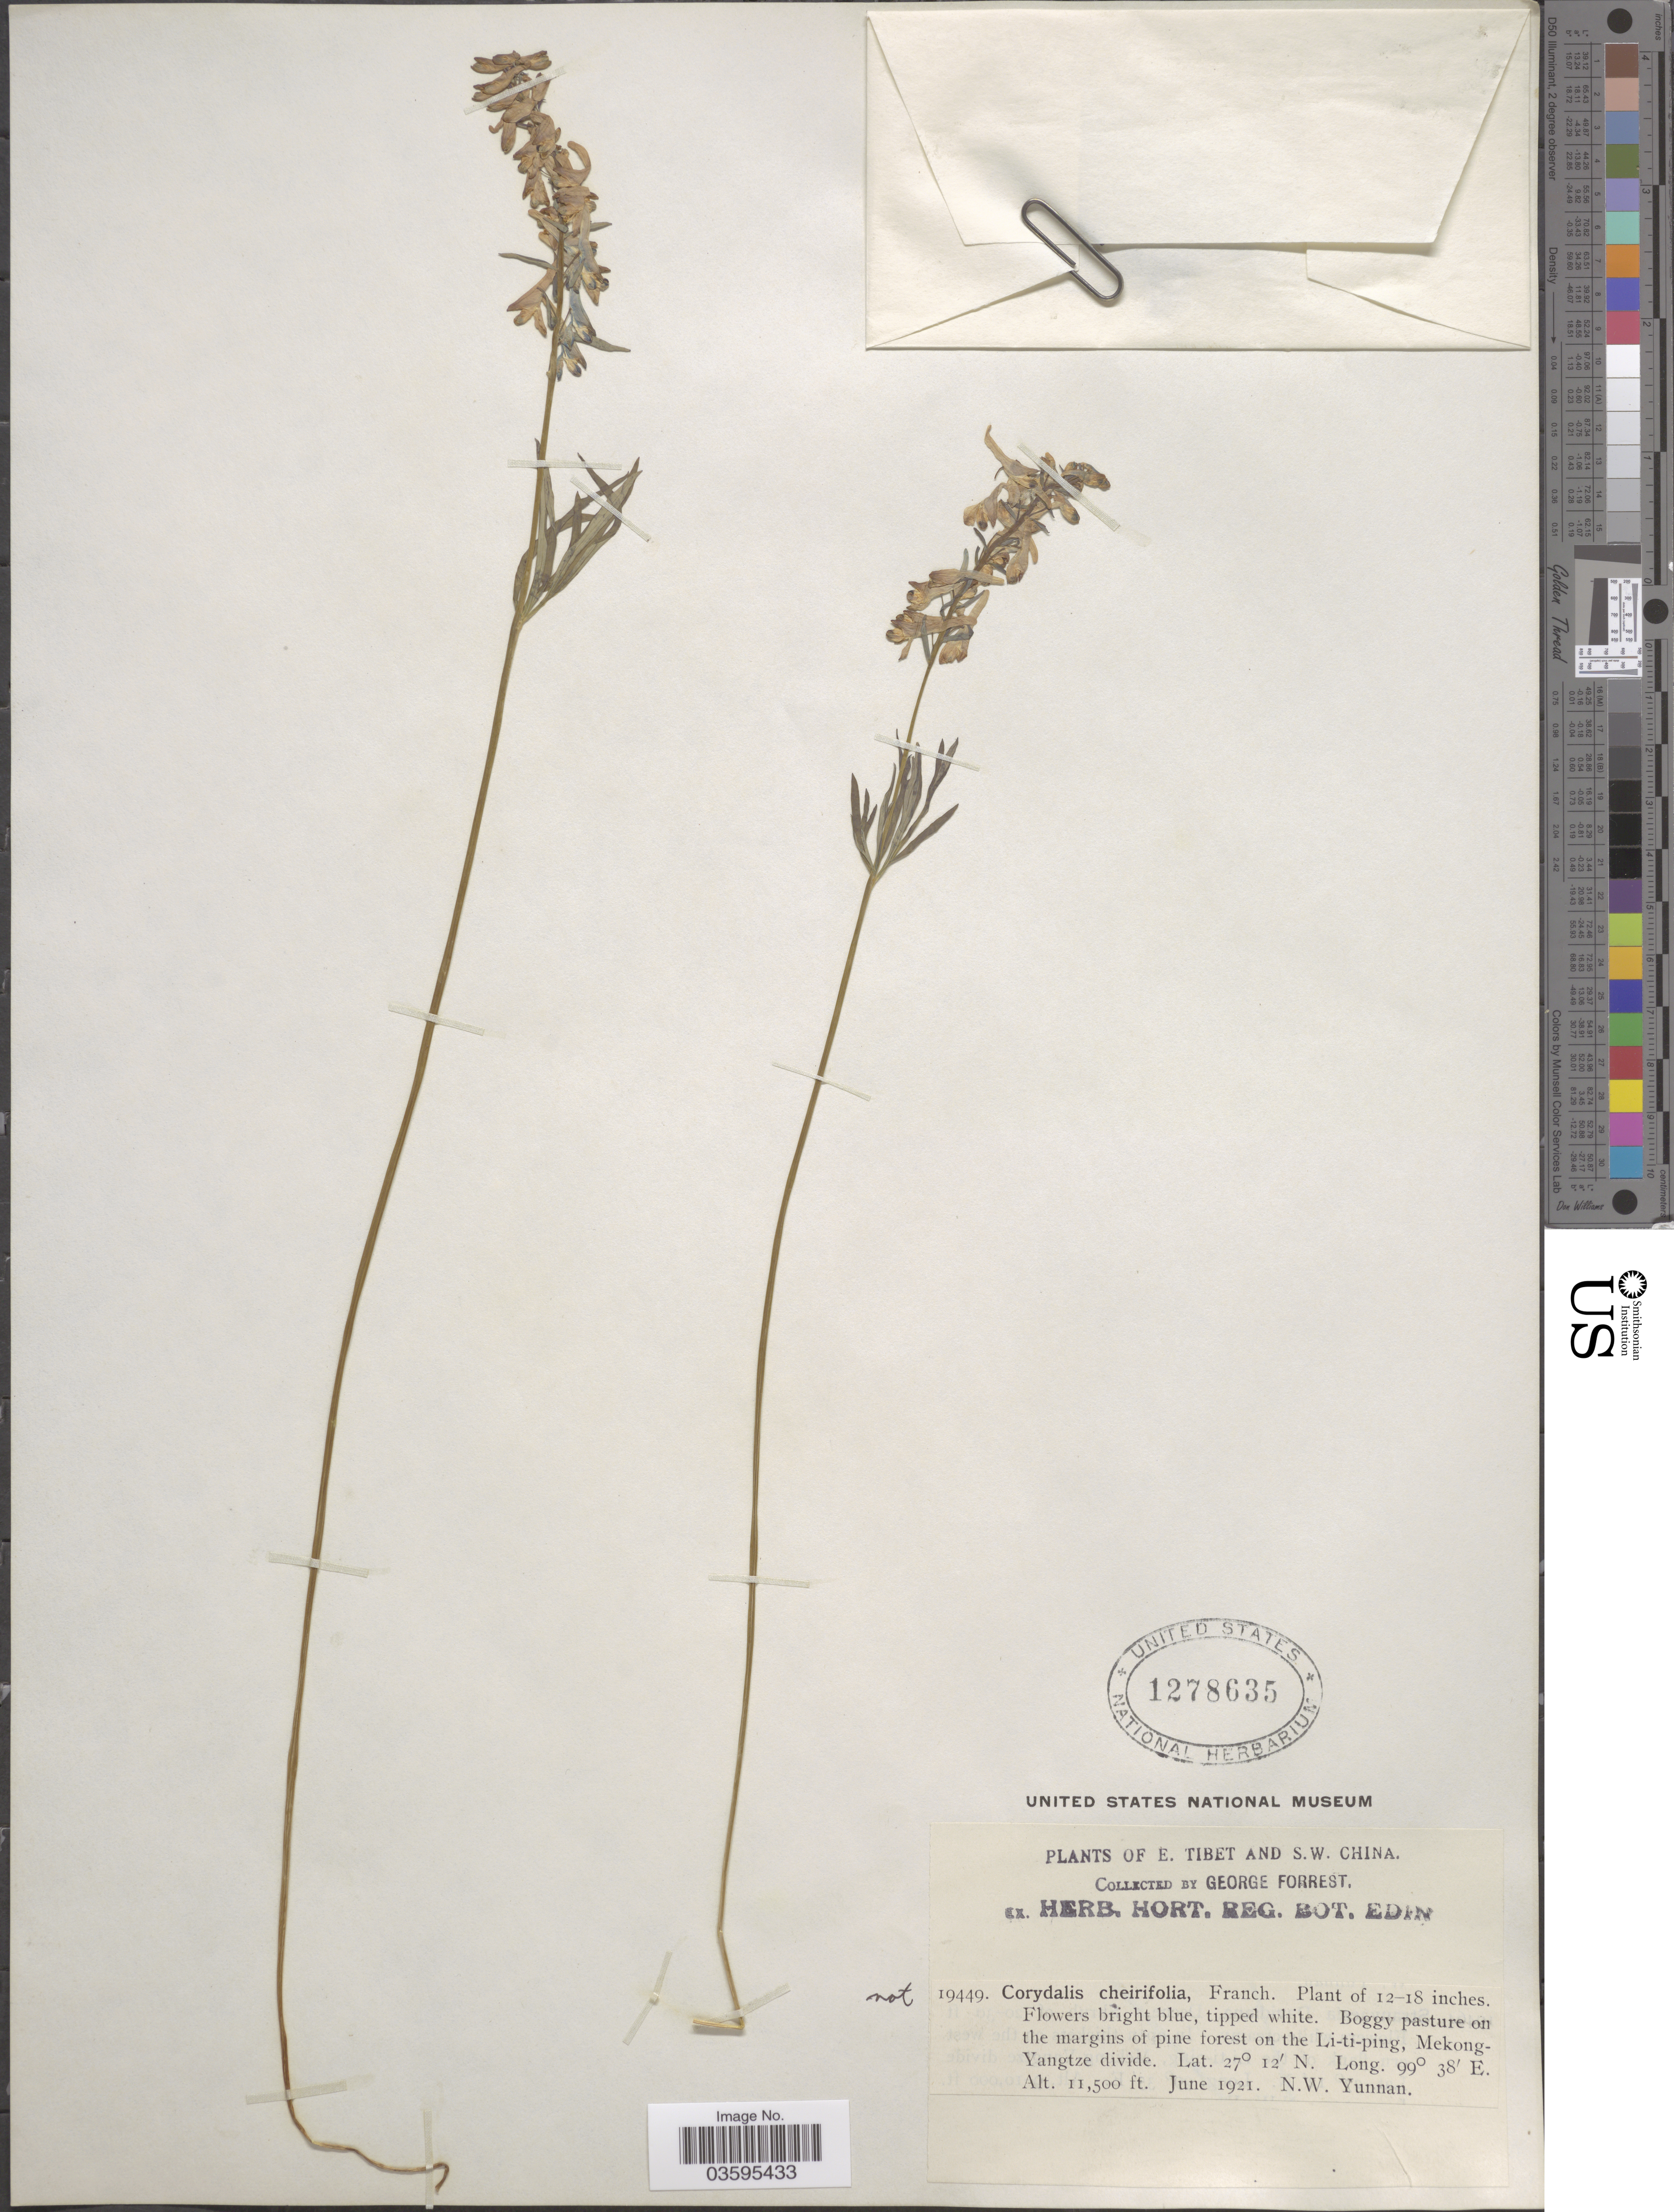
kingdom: Plantae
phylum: Tracheophyta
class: Magnoliopsida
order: Ranunculales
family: Papaveraceae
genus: Corydalis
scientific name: Corydalis sp.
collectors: G. Forrest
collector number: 19449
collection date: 1921-06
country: China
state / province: Yunnan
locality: S. W. China. On the Li-ti-ping, Mekong-Yangtze divide. N. W. Yunnan.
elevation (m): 3505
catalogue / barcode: US 1278635